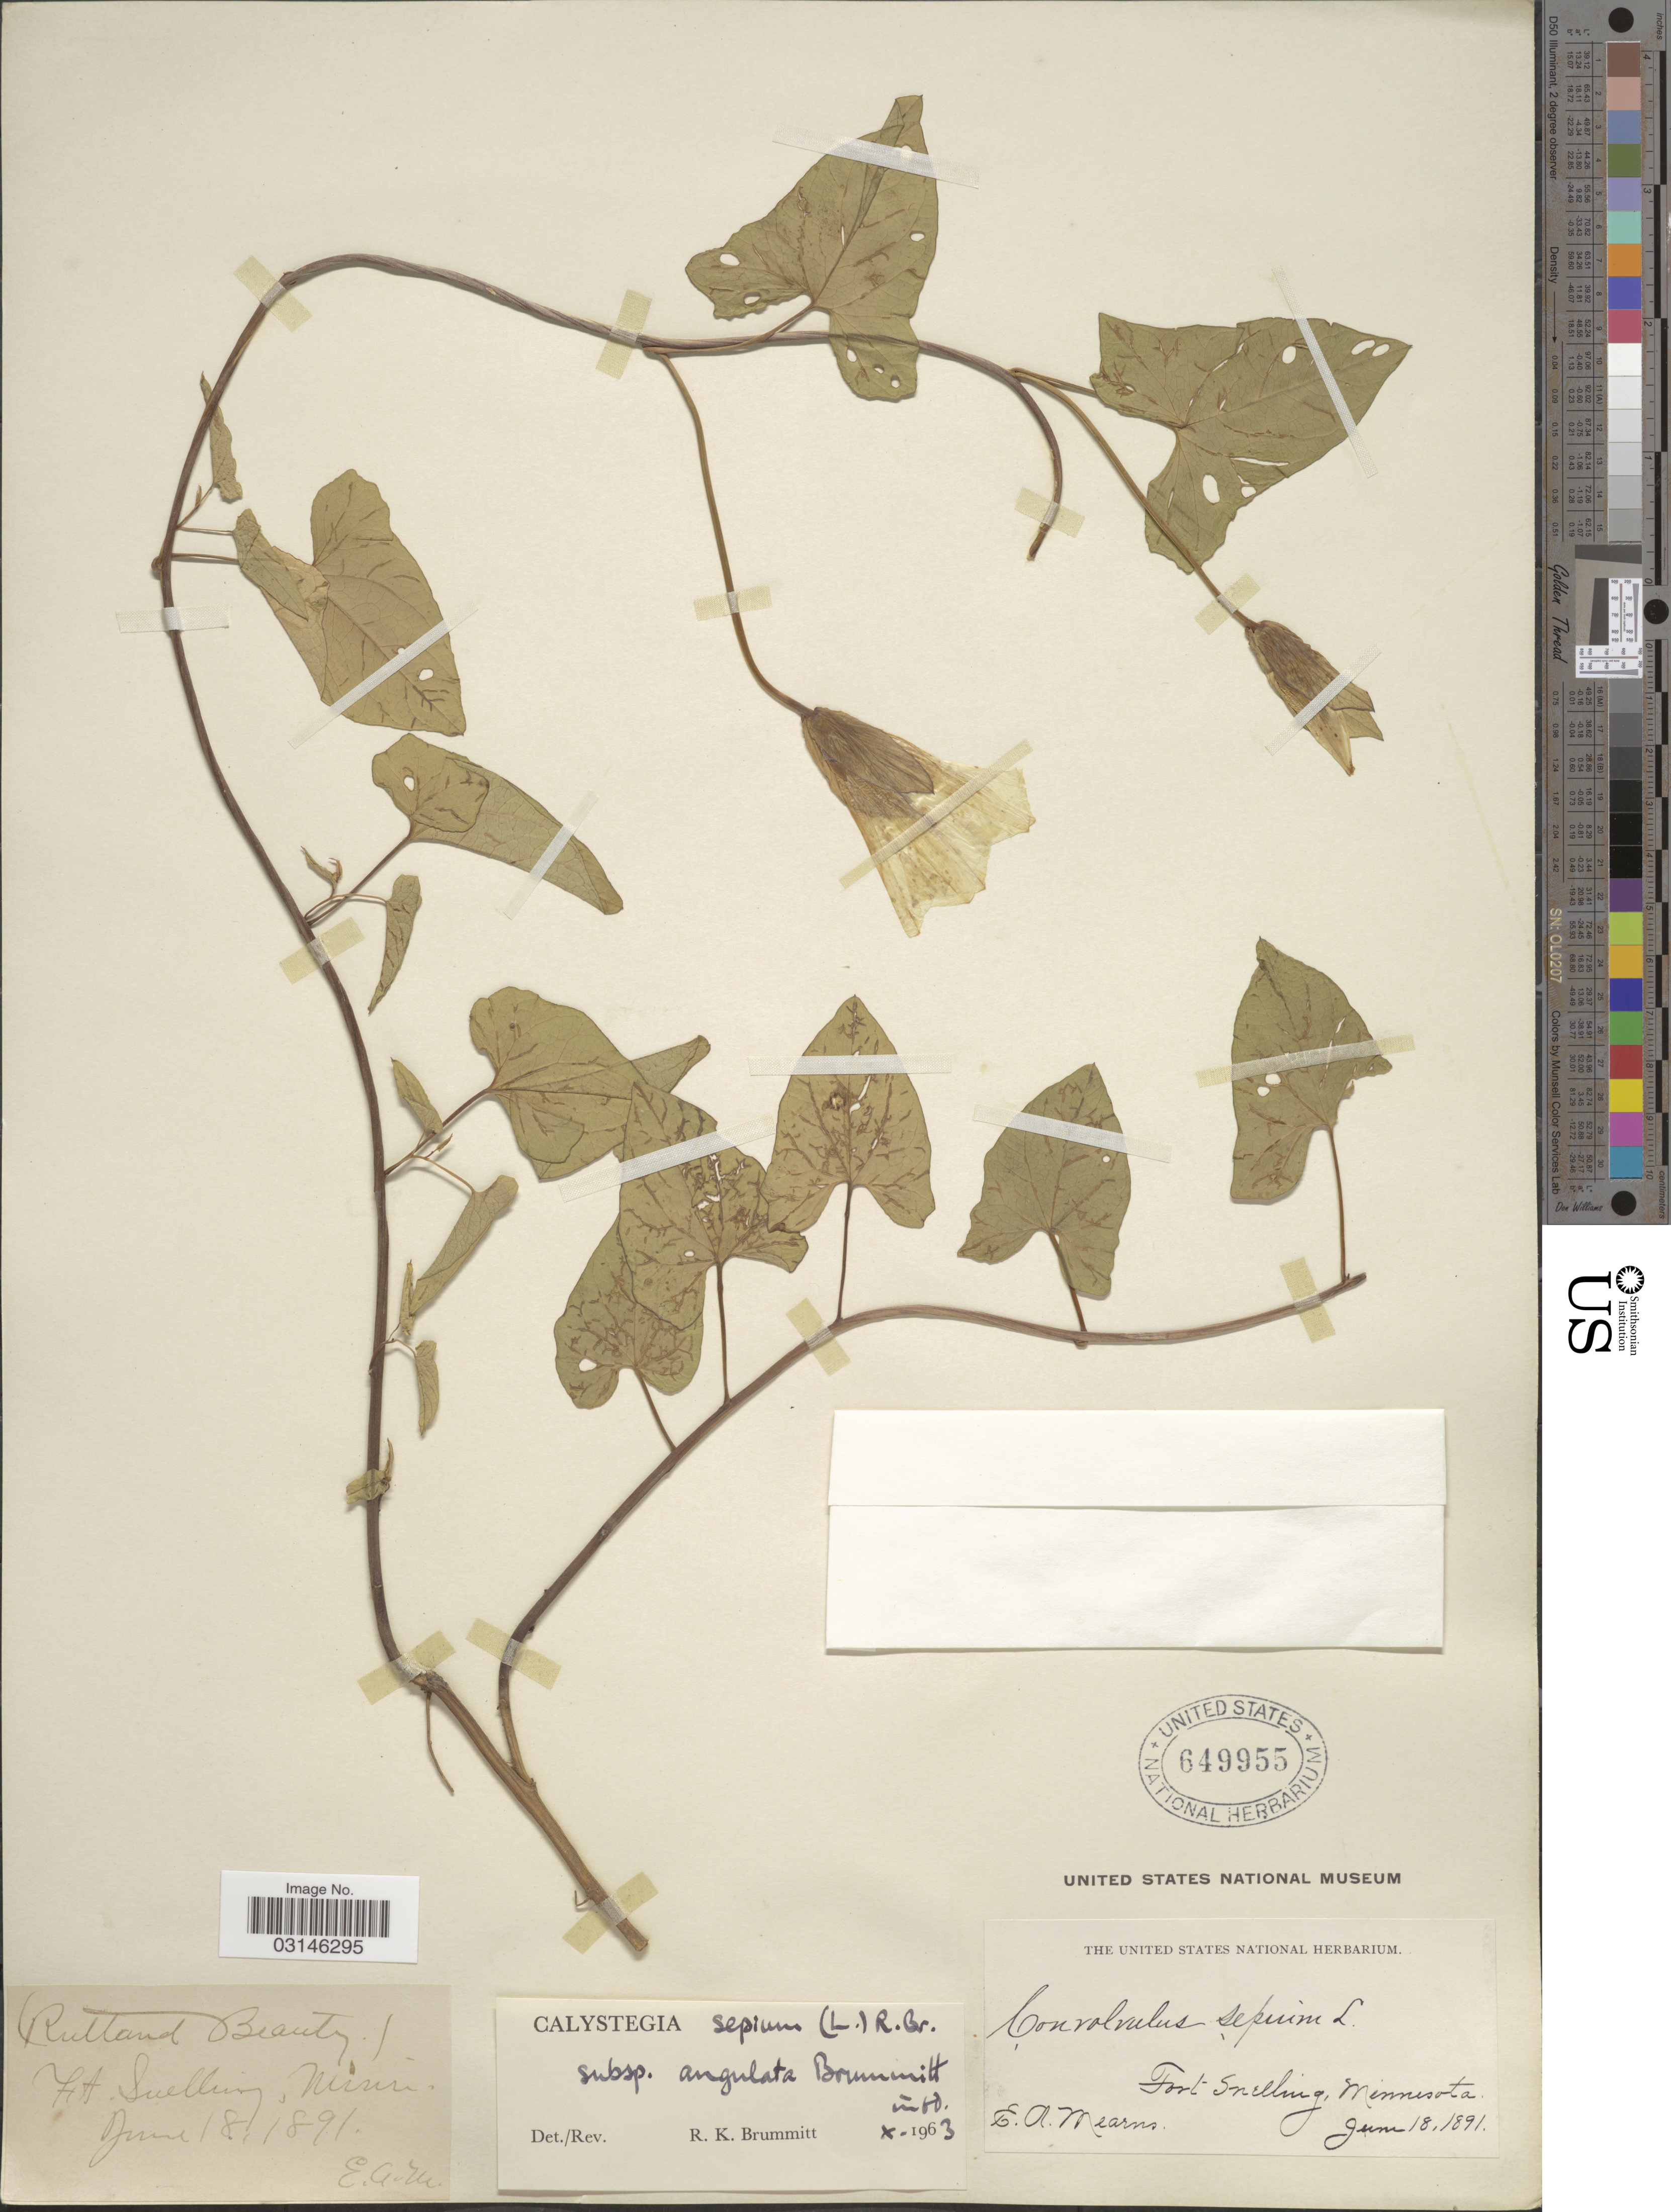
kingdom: Plantae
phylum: Tracheophyta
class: Magnoliopsida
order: Solanales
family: Convolvulaceae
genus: Calystegia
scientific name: Calystegia sepium subsp. angulata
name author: Brummitt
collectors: E. A. Mearns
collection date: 1891-06-18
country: United States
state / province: Minnesota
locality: Fort Snelling.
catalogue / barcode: US 649955